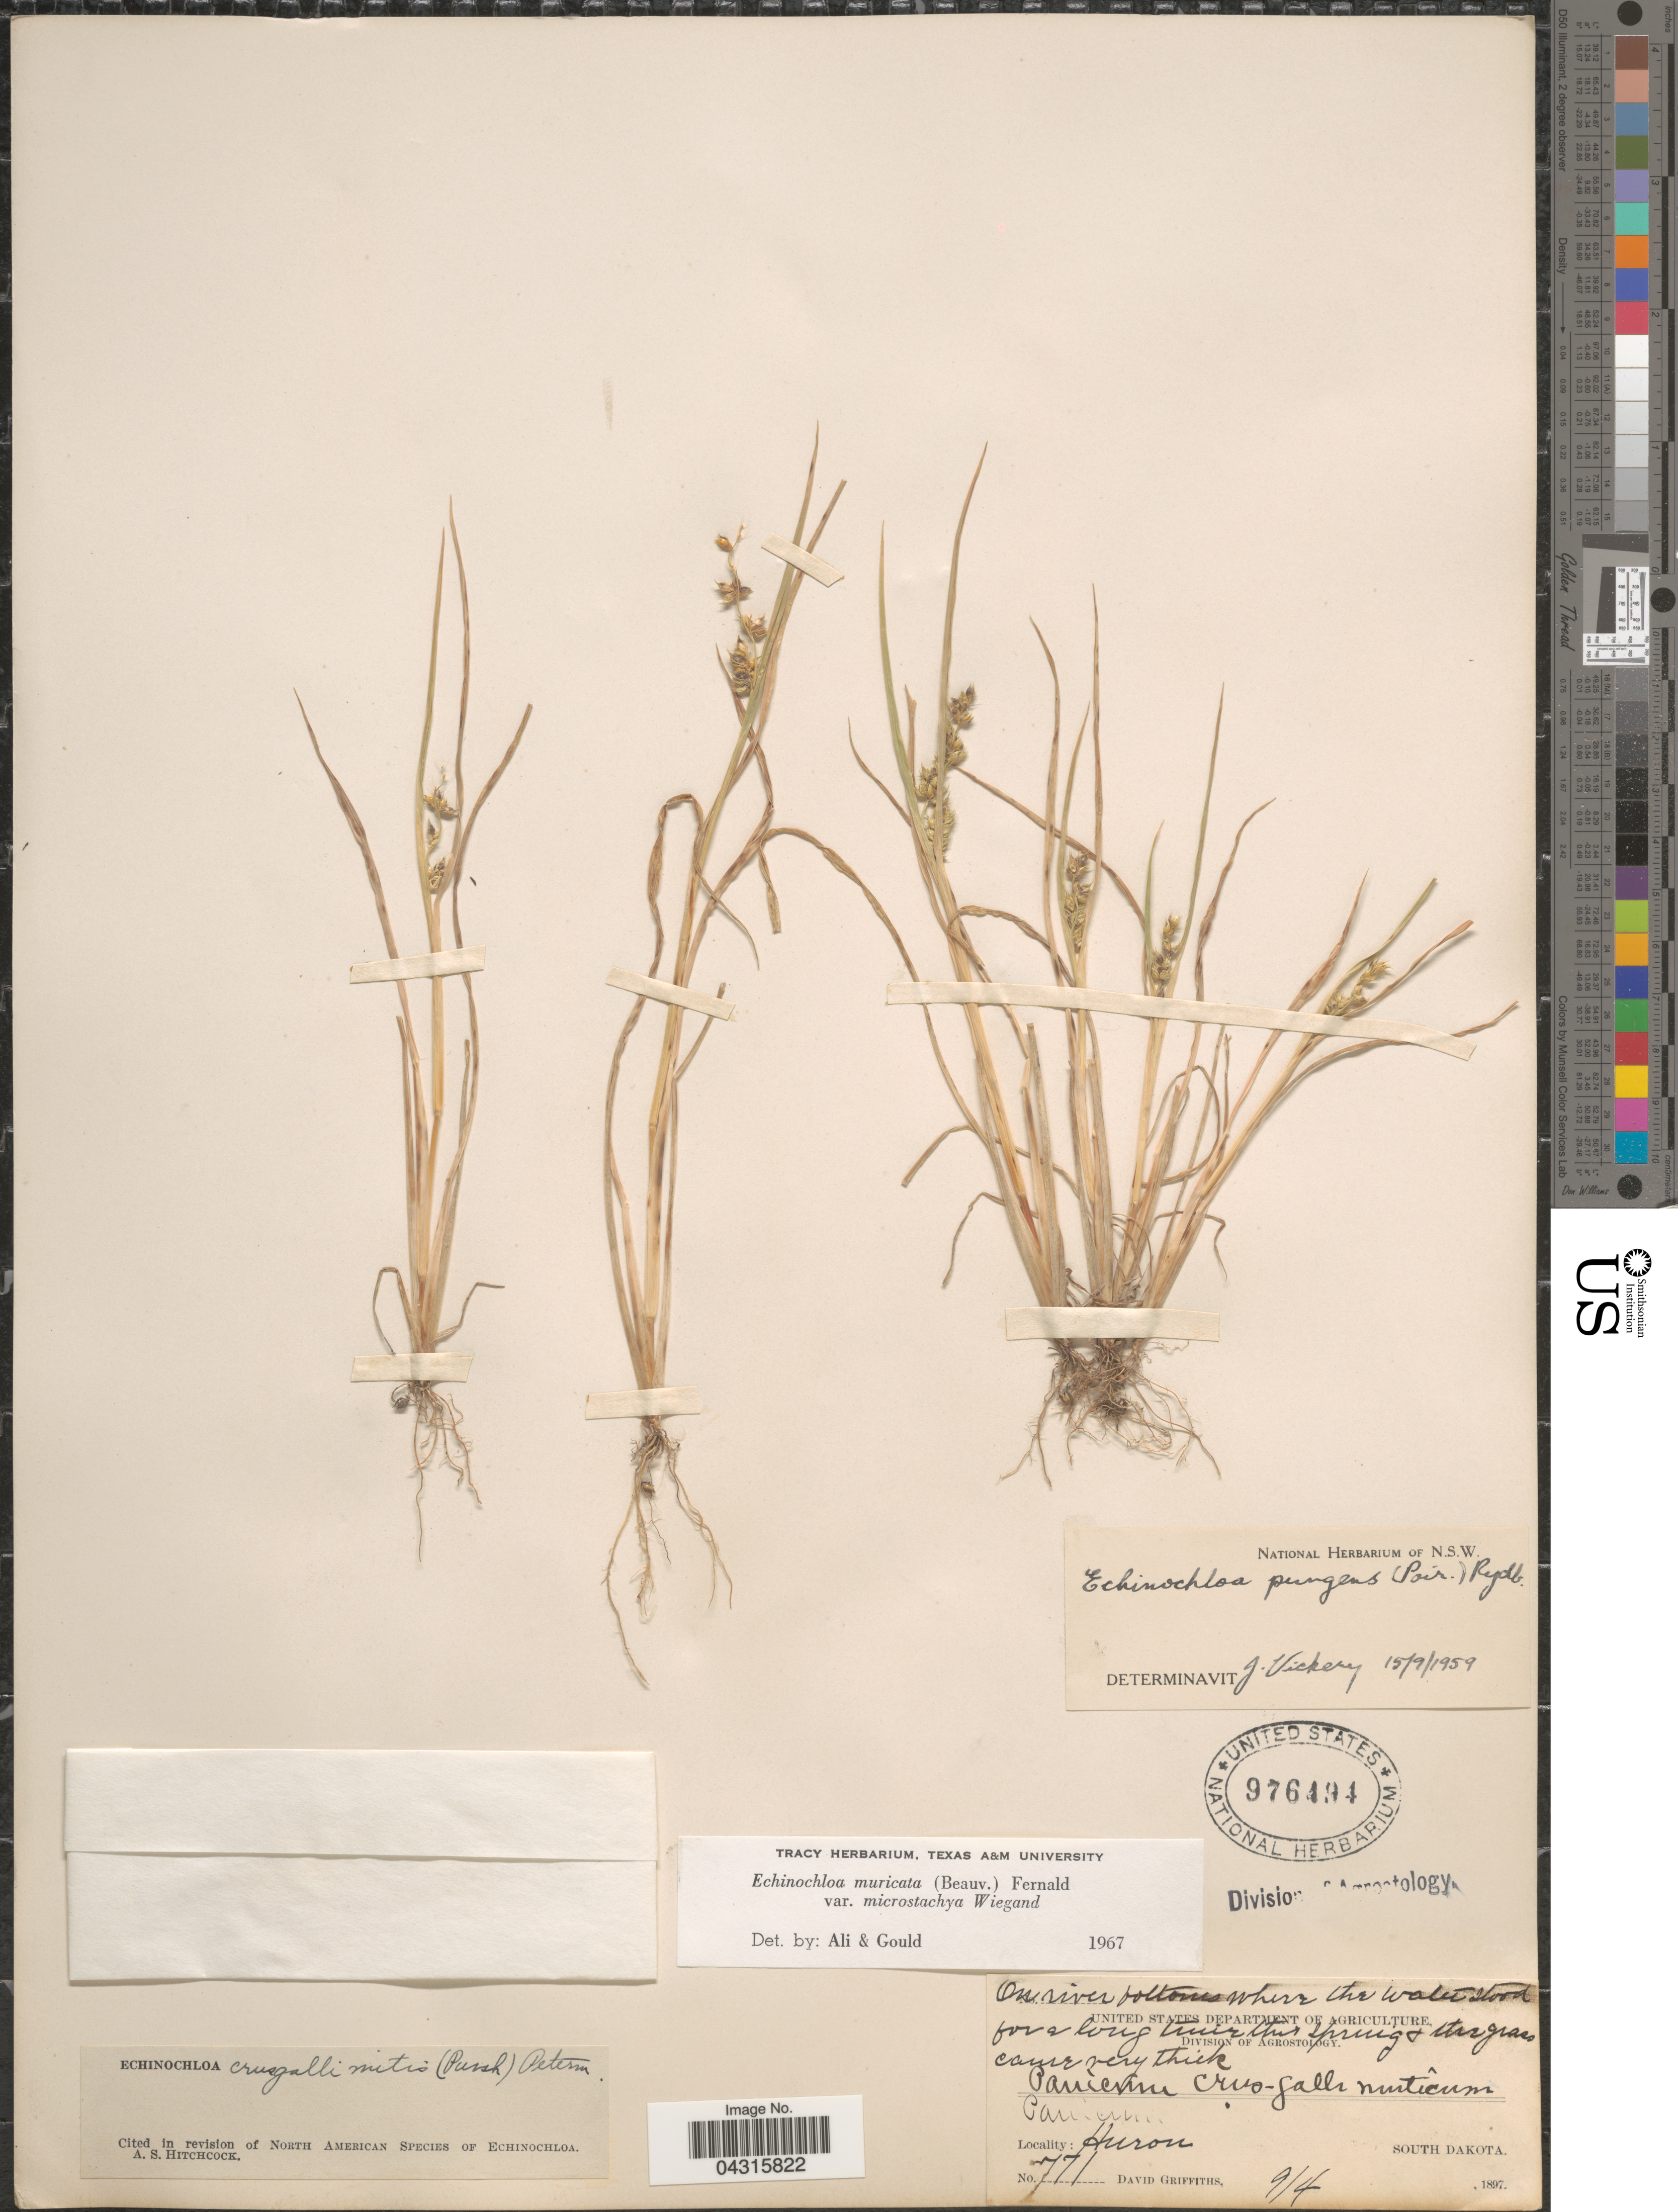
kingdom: Plantae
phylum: Tracheophyta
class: Liliopsida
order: Poales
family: Poaceae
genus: Echinochloa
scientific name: Echinochloa muricata var. microstachya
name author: Wiegand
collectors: D. Griffiths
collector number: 771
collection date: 1897-09-04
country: United States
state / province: South Dakota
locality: On river bottoms. Huron.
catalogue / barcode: US 976494